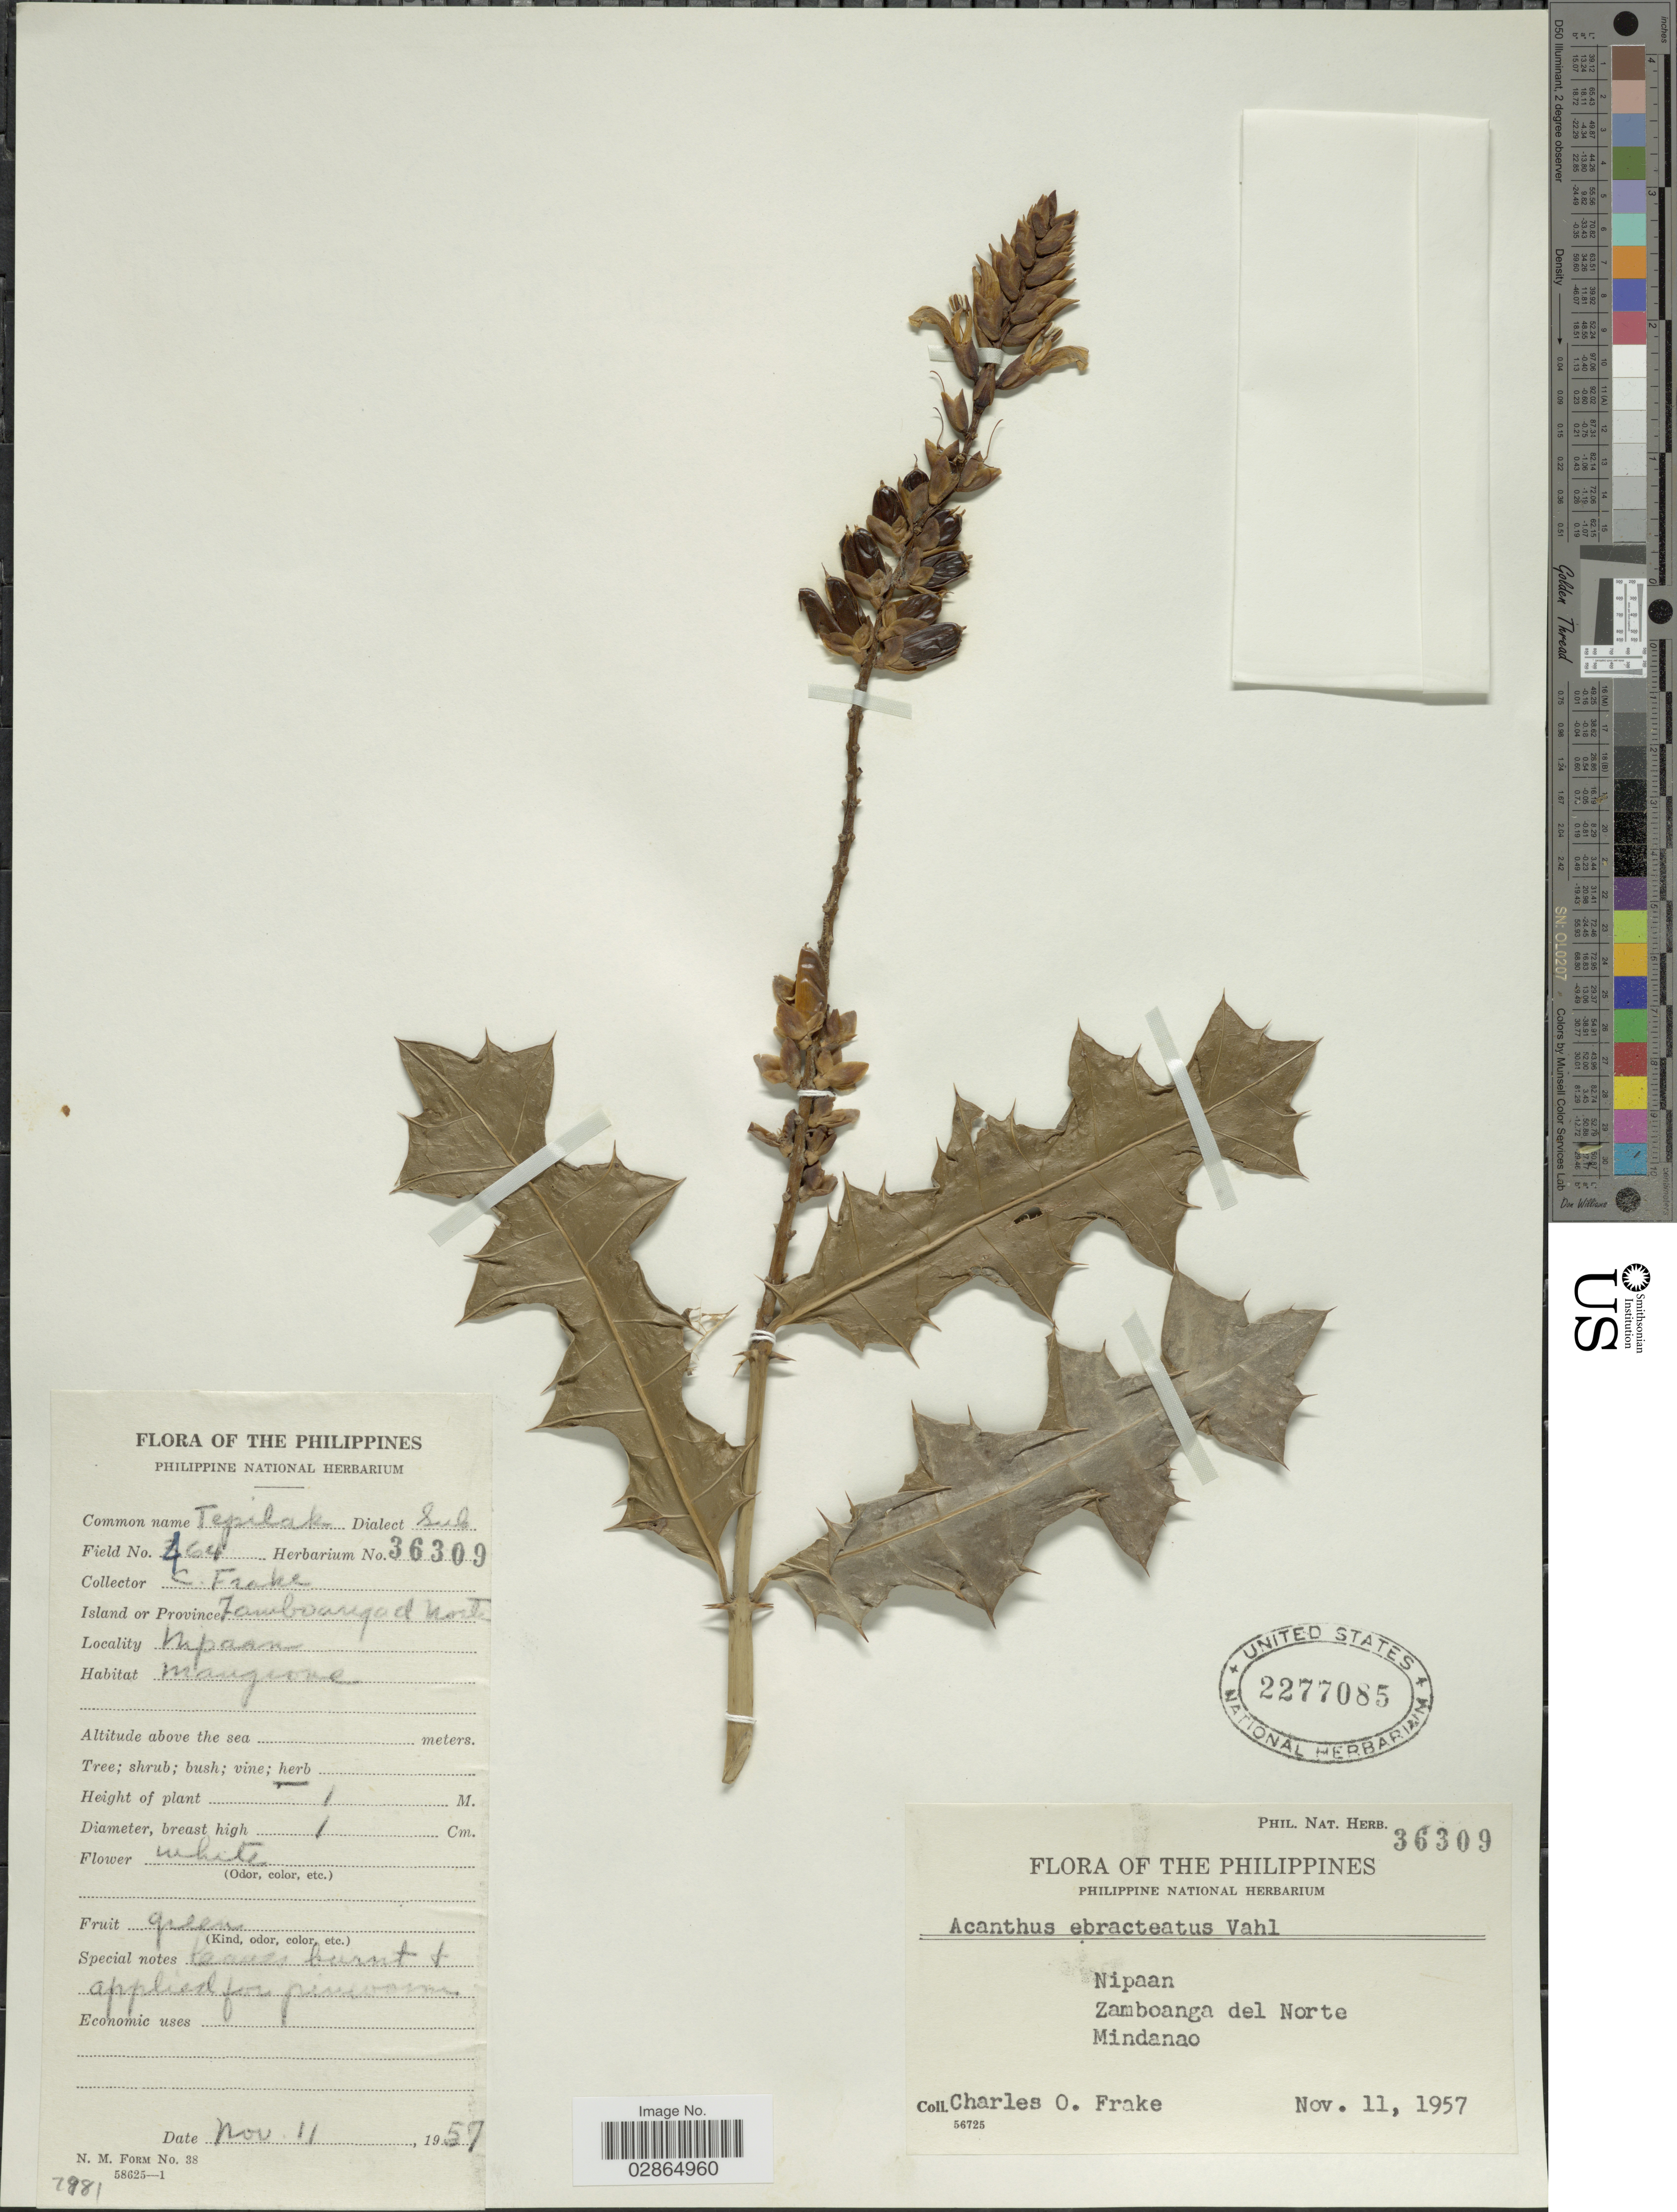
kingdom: Plantae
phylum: Tracheophyta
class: Magnoliopsida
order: Lamiales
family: Acanthaceae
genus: Acanthus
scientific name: Acanthus ebracteatus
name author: Vahl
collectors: C. O. Frake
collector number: Phil. Nat. Herb. 36309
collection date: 1957-11-11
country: Philippines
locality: Nipaan. Zamboanga del Norte. Mindanao.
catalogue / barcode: US 2277085